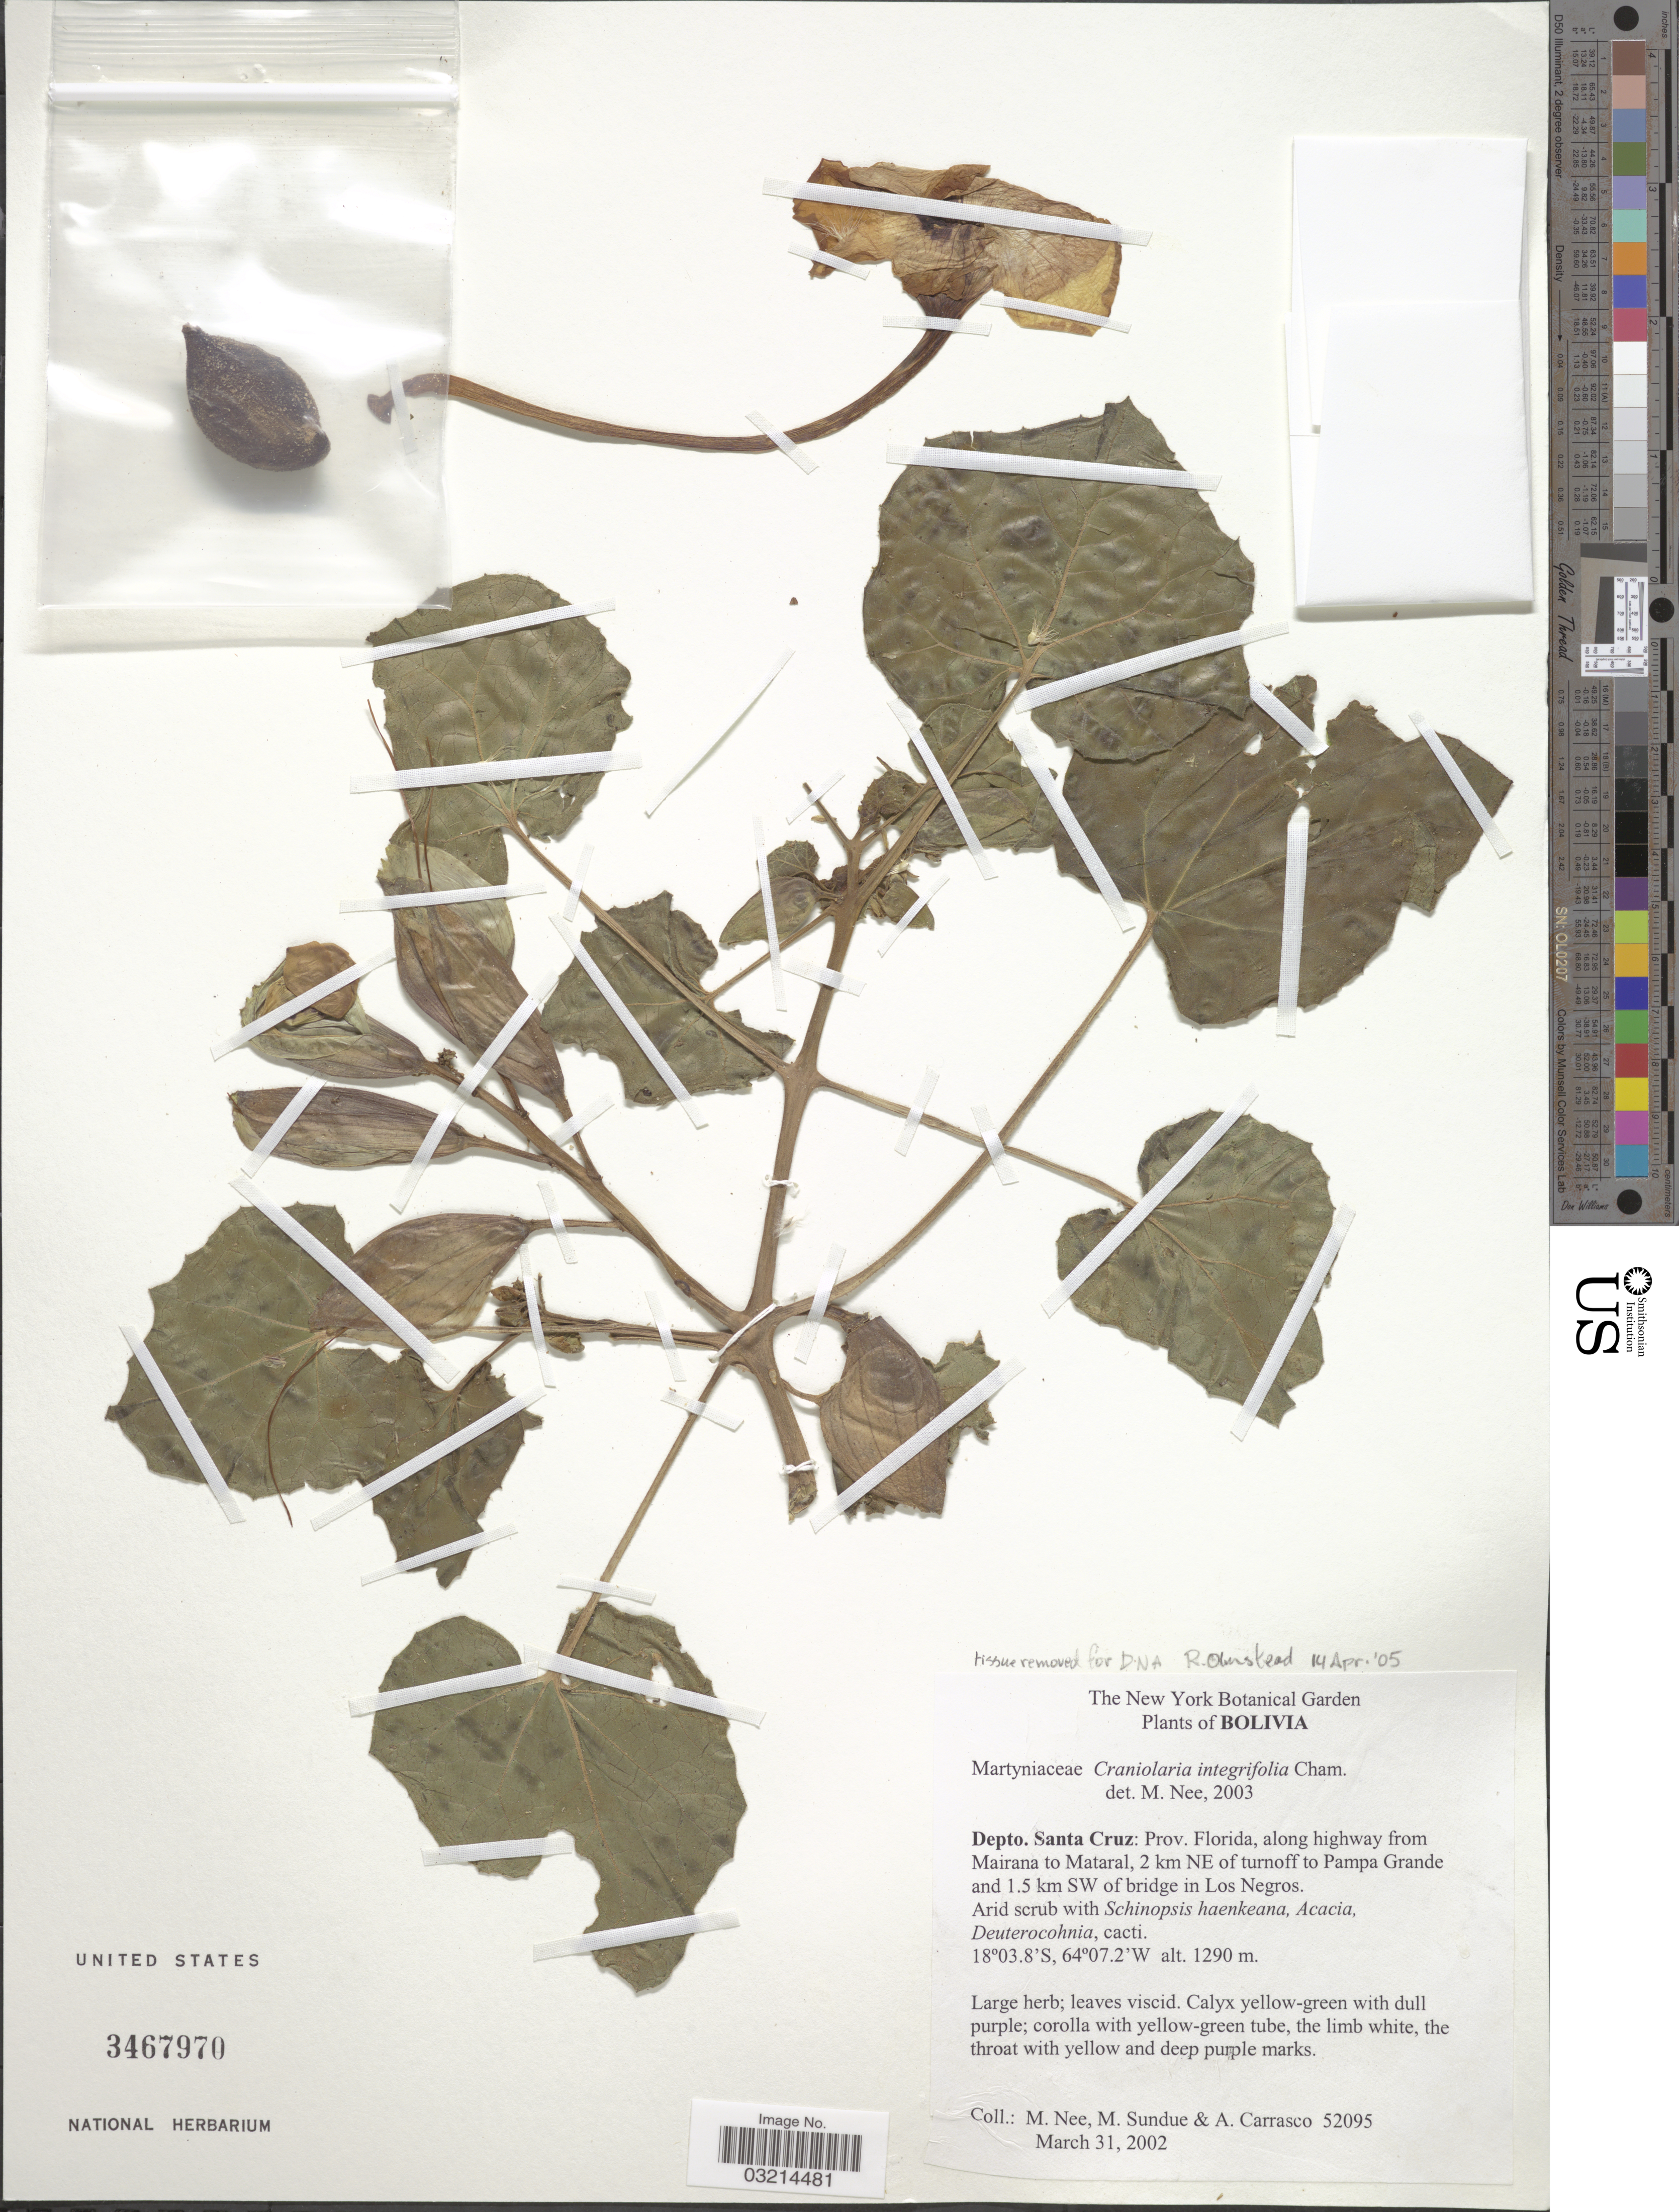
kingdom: Plantae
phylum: Tracheophyta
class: Magnoliopsida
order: Lamiales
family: Martyniaceae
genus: Craniolaria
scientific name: Craniolaria integrifolia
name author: Cham.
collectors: M. Nee, M. Sundue & A. Carrasco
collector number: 52095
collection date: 2002-03-31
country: Bolivia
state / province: Santa Cruz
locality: Depto. Santa Cruz: Prov. Florida, along highway from Mairana to Mataral, 2 km NE of turnoff to Pampa Grande and 1.5 km SW of bridge in Los Negros.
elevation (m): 1290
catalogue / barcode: US 3467970